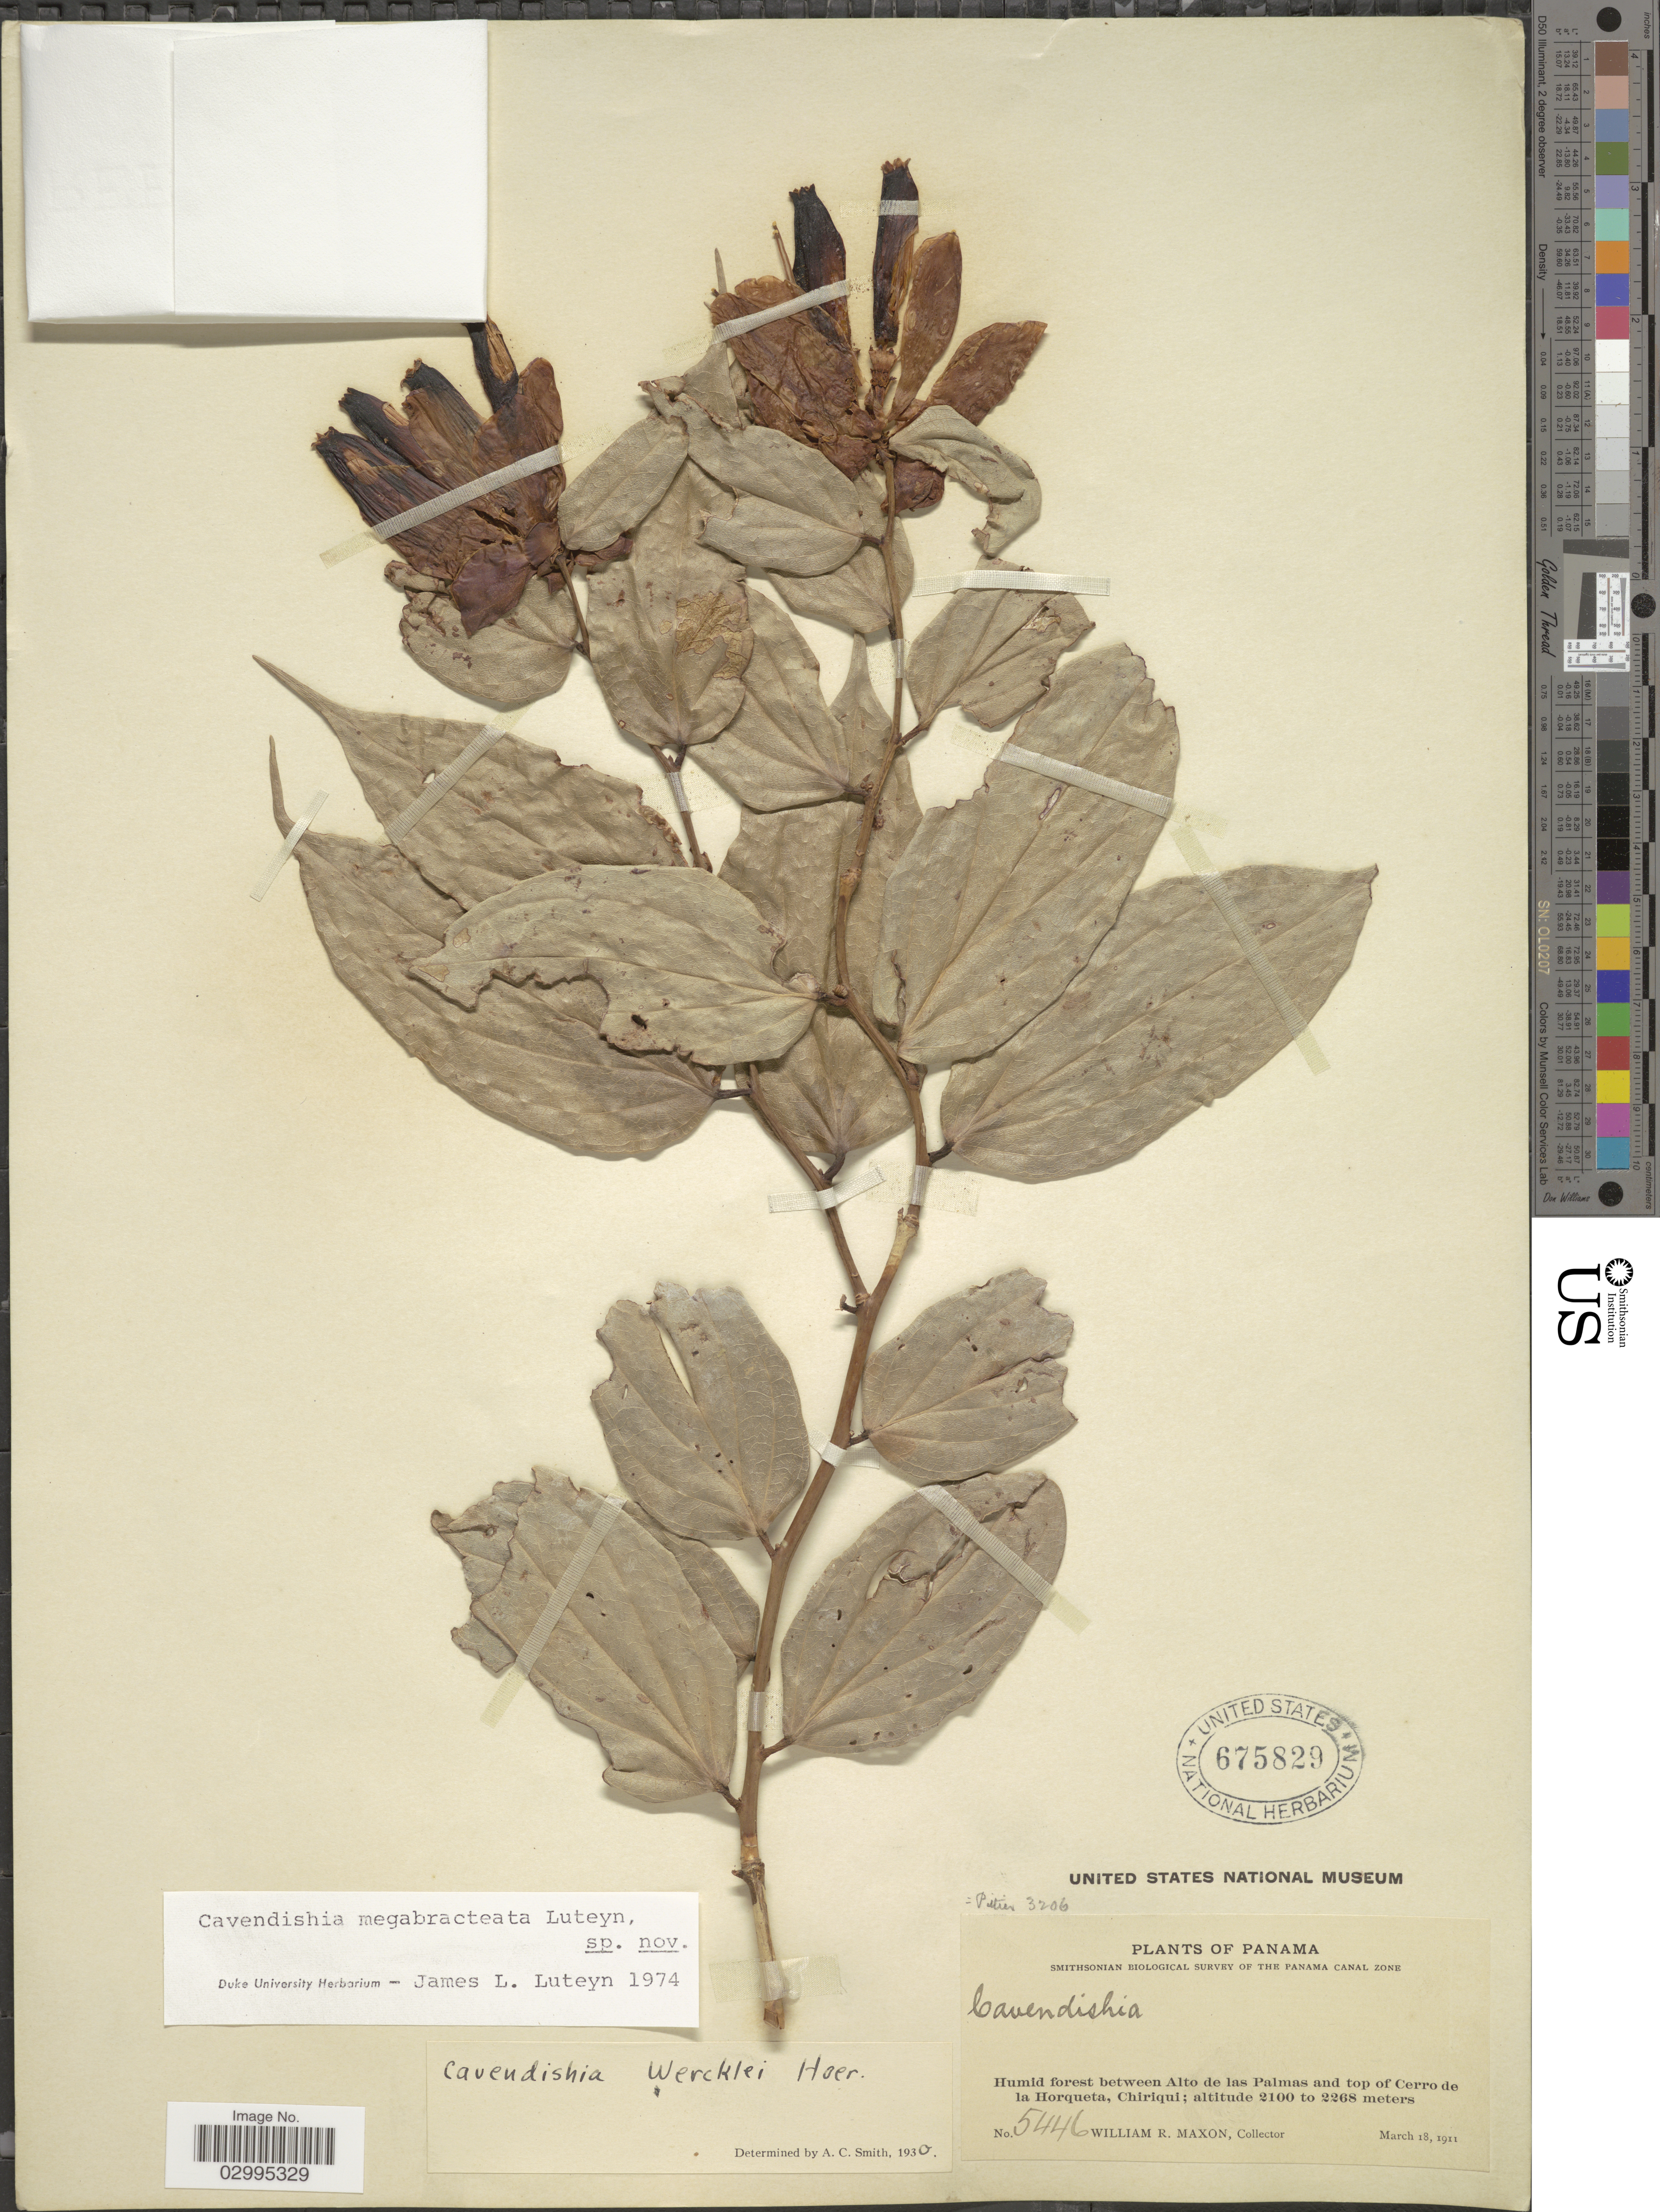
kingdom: Plantae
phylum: Tracheophyta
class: Magnoliopsida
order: Ericales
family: Ericaceae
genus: Cavendishia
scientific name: Cavendishia megabracteata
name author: Luteyn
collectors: W. R. Maxon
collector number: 5446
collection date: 1911-03-18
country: Panama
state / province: Chiriqui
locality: Humid forest between Alto de las Palmas and top of Cerro de la Horqueta.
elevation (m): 2100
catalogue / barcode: US 675829